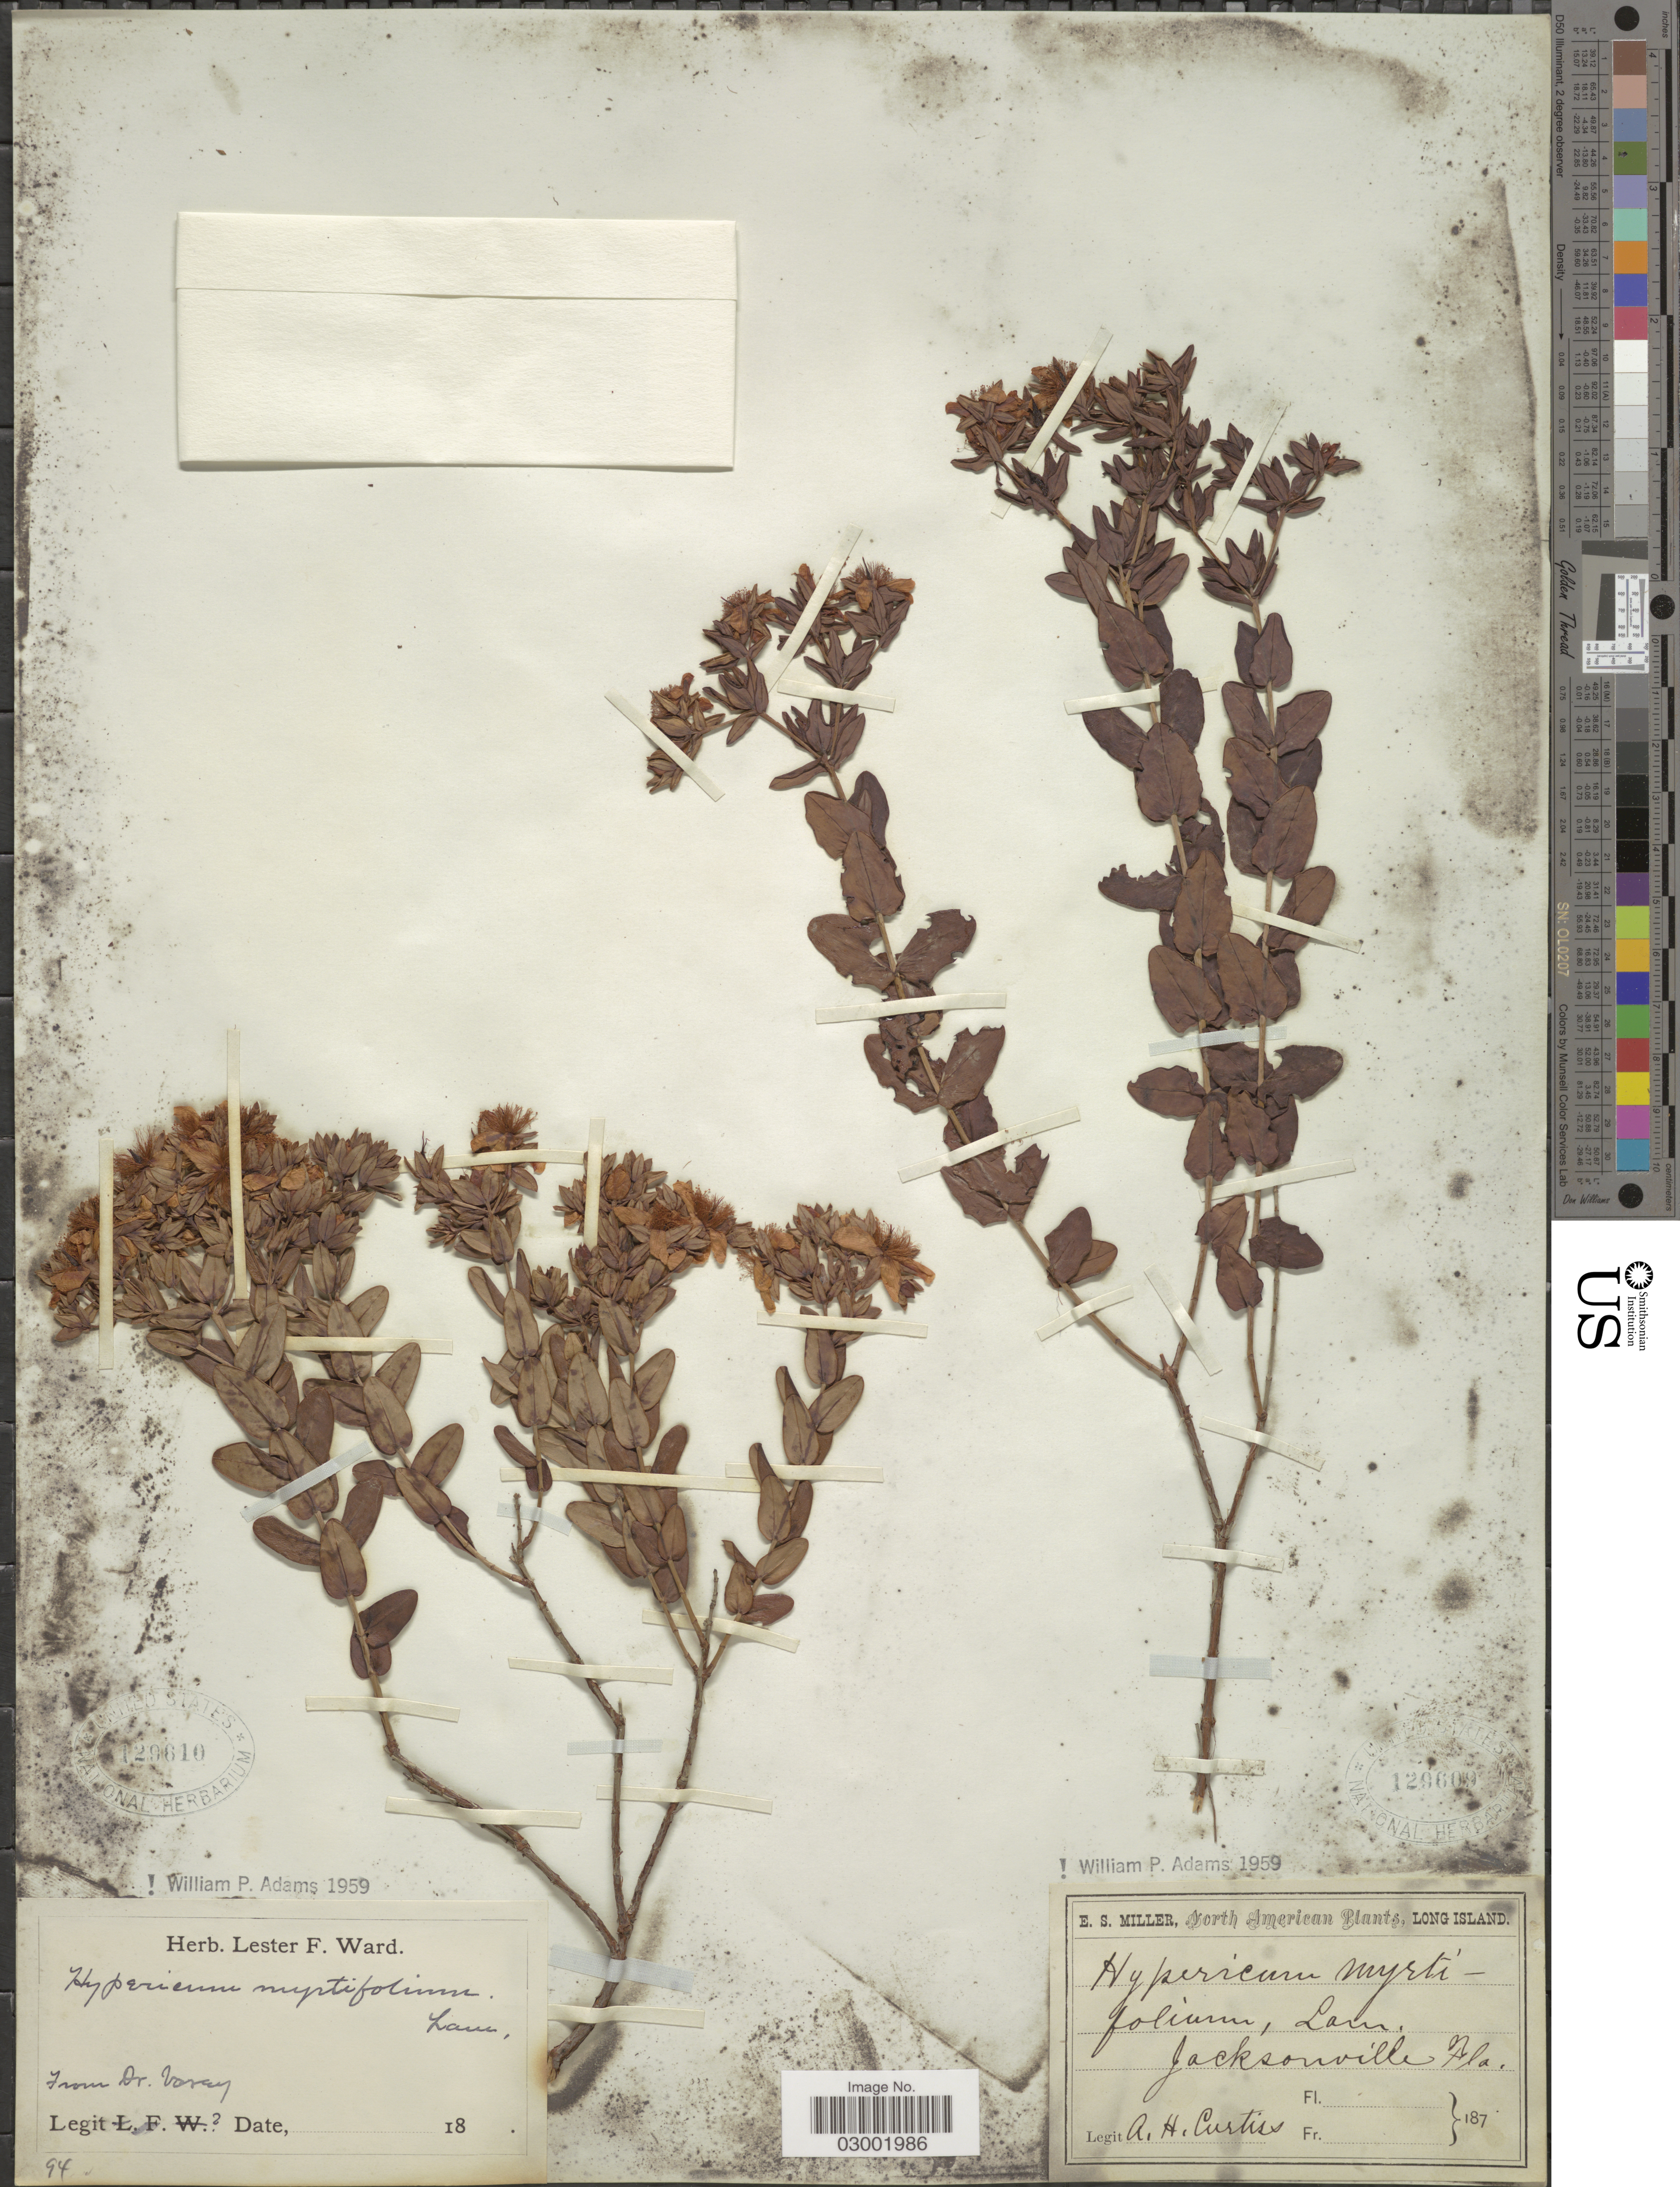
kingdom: Plantae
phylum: Tracheophyta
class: Magnoliopsida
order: Malpighiales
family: Hypericaceae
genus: Hypericum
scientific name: Hypericum myrtifolium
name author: Lam.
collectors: Vasey, --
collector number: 94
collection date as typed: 18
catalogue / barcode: US 129610